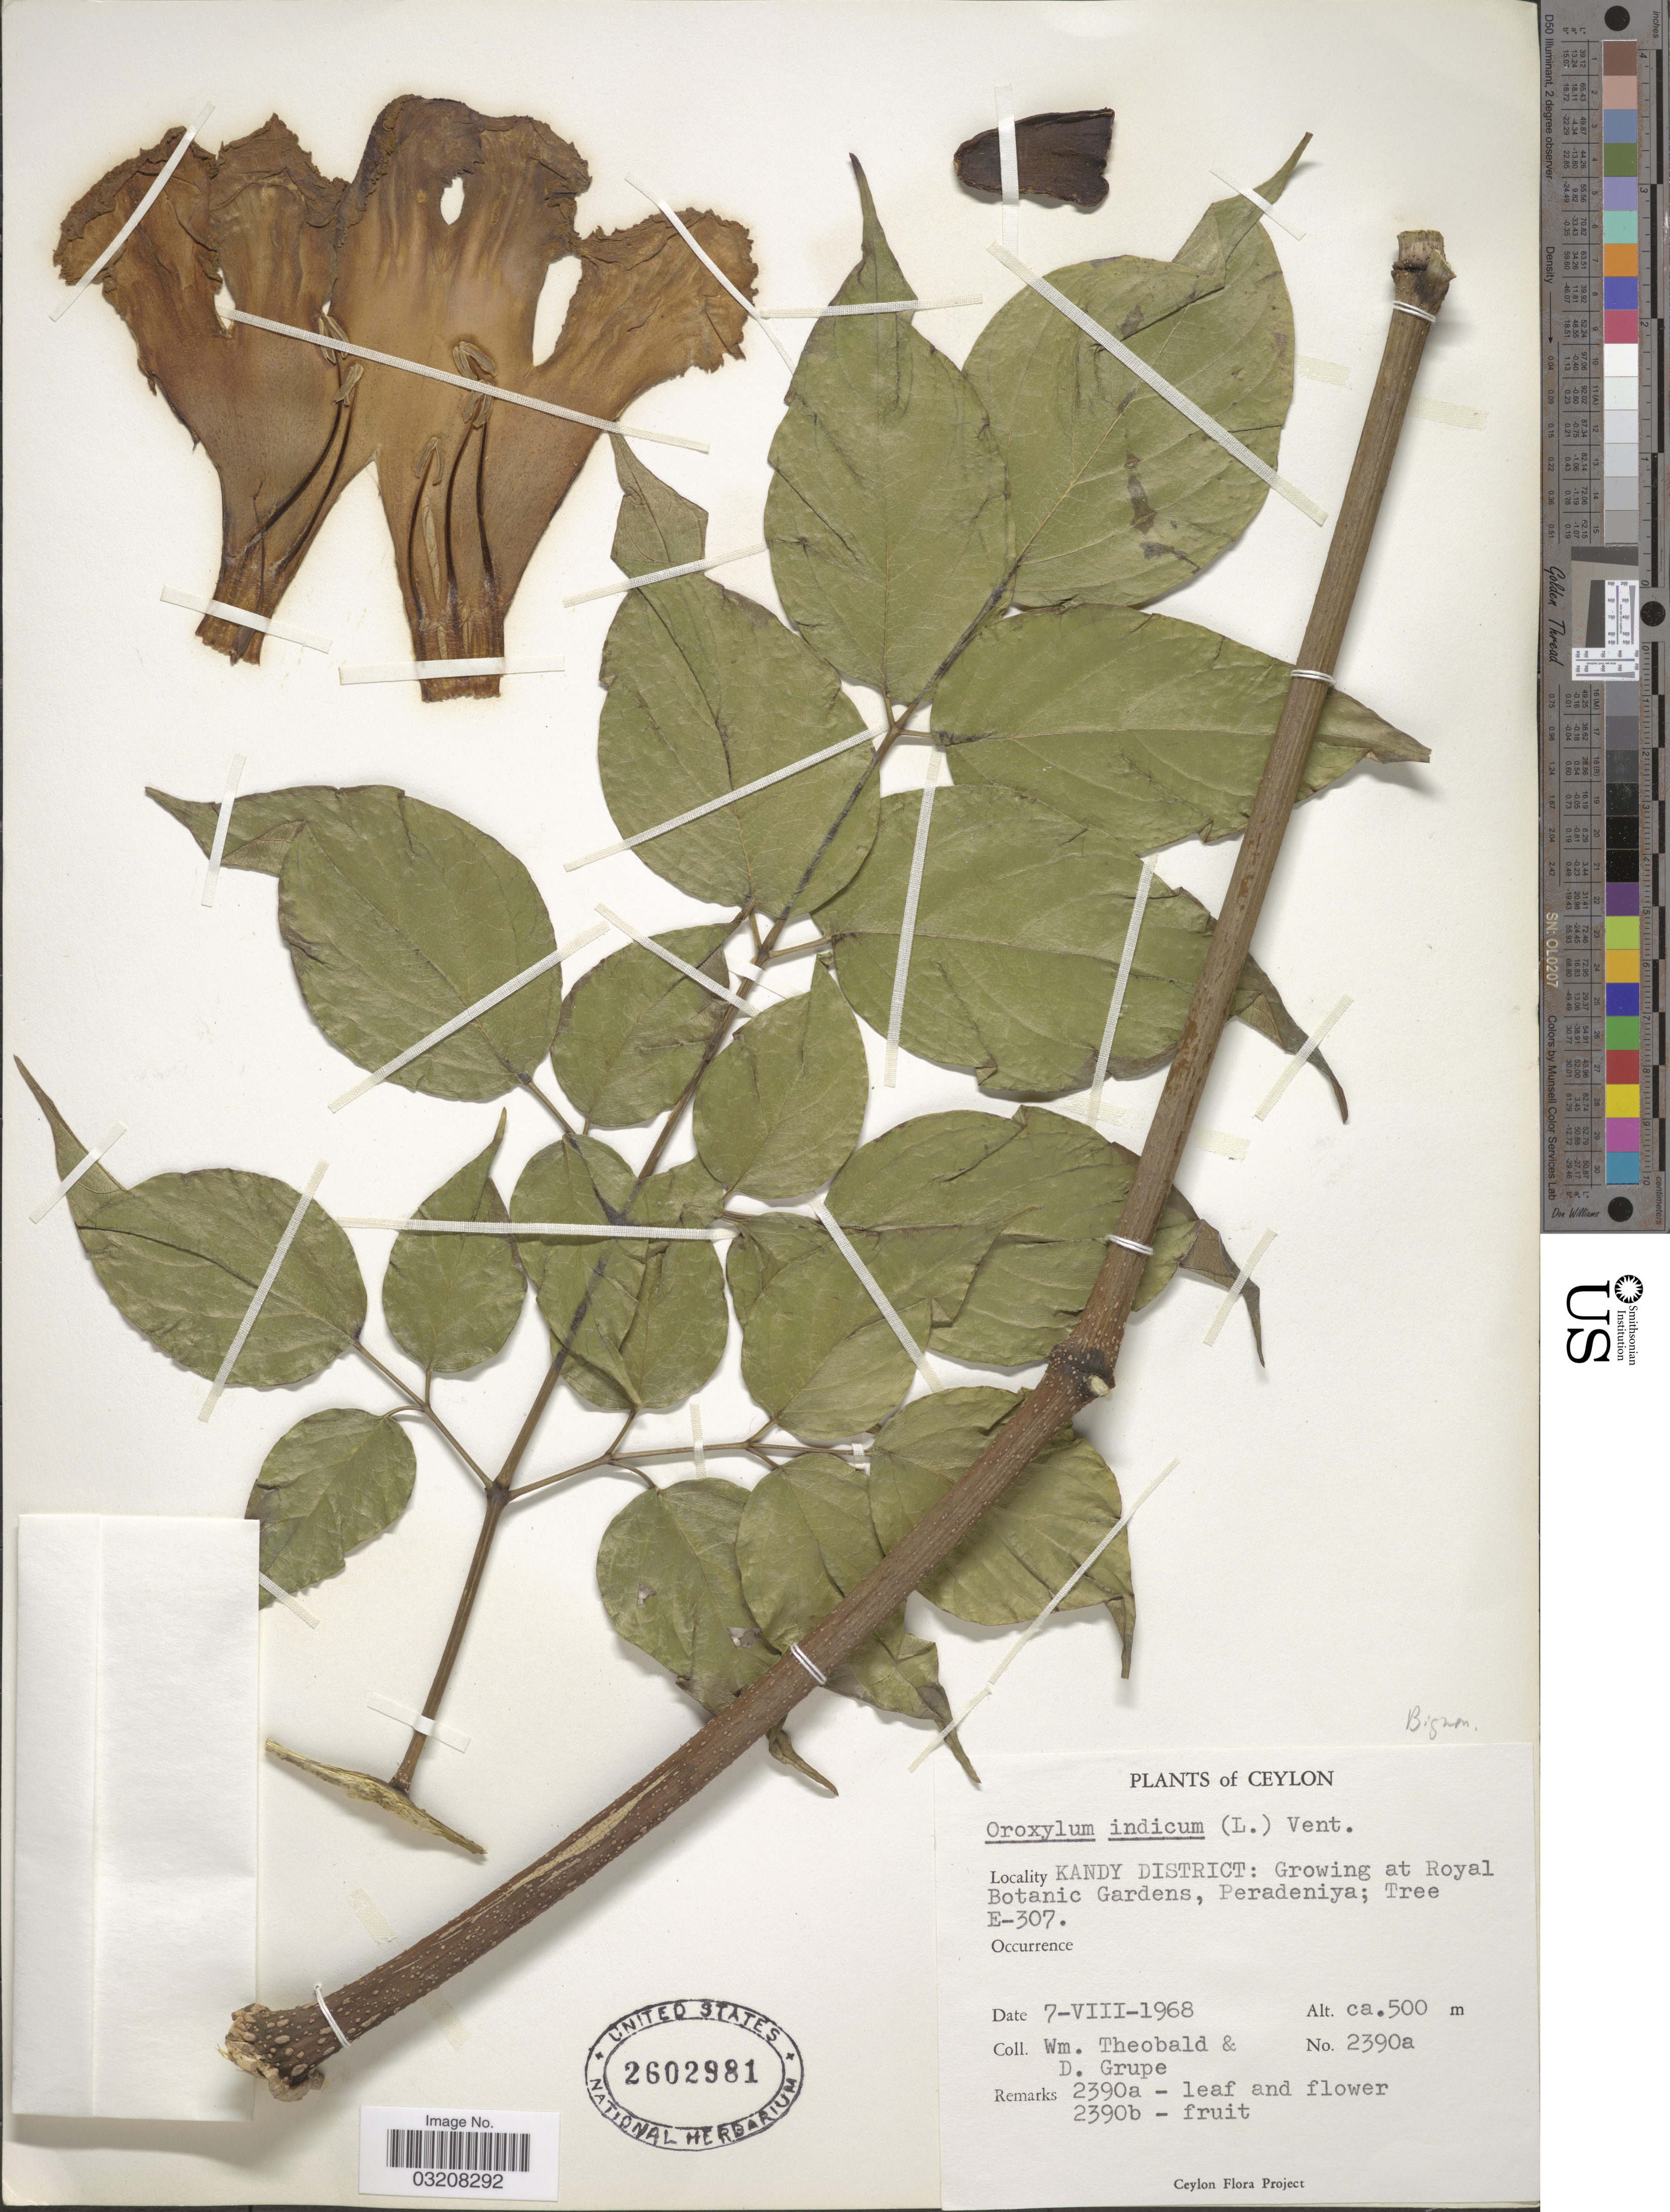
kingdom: Plantae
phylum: Tracheophyta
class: Magnoliopsida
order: Lamiales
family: Bignoniaceae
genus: Oroxylum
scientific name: Oroxylum indicum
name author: (L.) Kurz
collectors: W. Theobald & D. Grupe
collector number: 2390a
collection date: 1968-08-07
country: Sri Lanka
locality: Ceylon. Kandy District: Growing at Royal Botanic Gardens, Peradeniya; Tree E-307.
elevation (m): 500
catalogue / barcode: US 2602981